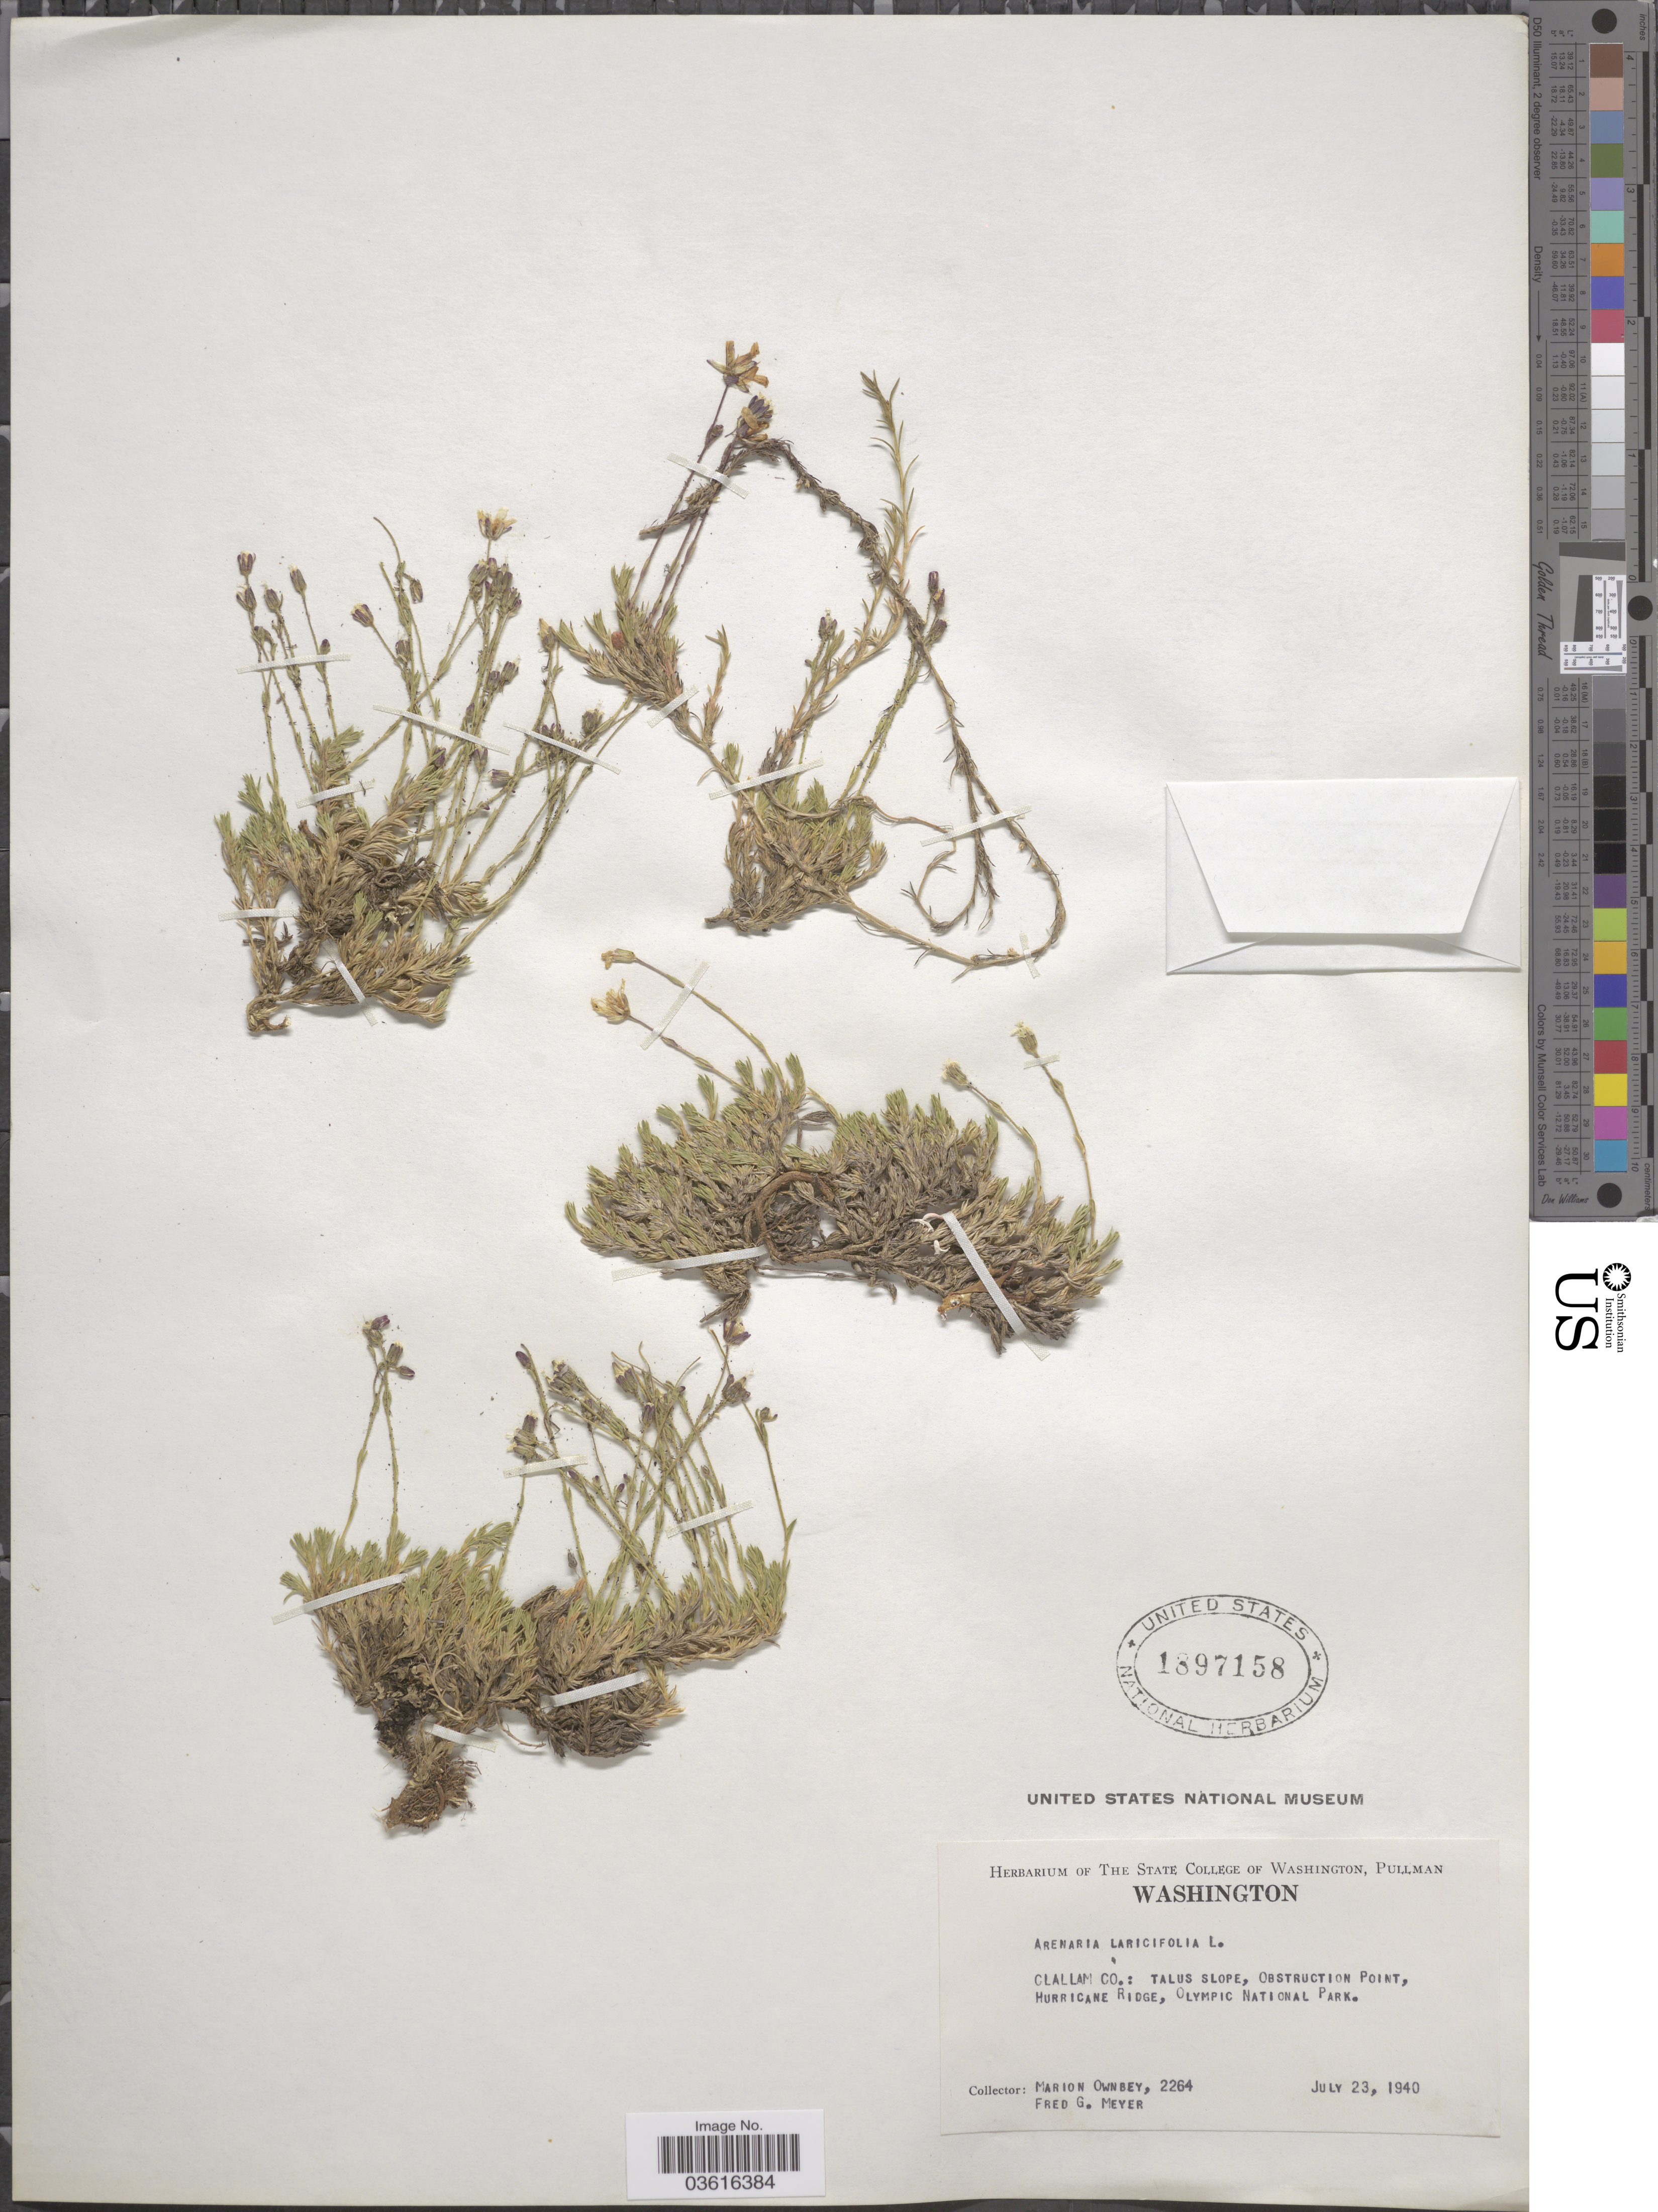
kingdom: Plantae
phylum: Tracheophyta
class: Magnoliopsida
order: Caryophyllales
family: Caryophyllaceae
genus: Cherleria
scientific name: Cherleria obtusiloba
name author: (Rydb.) A.J. Moore & Dillenb.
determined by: Strong, M. T., (US), Smithsonian Institution - National Museum of Natural History (UNITED STATES)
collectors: M. Ownbey & F. G. Meyer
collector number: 2264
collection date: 1940-07-23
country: United States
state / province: Washington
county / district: Clallam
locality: Clallam Co.: Talus slope, Obstruction Point, Hurricane Ridge, Olympic National Park.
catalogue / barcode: US 1897158